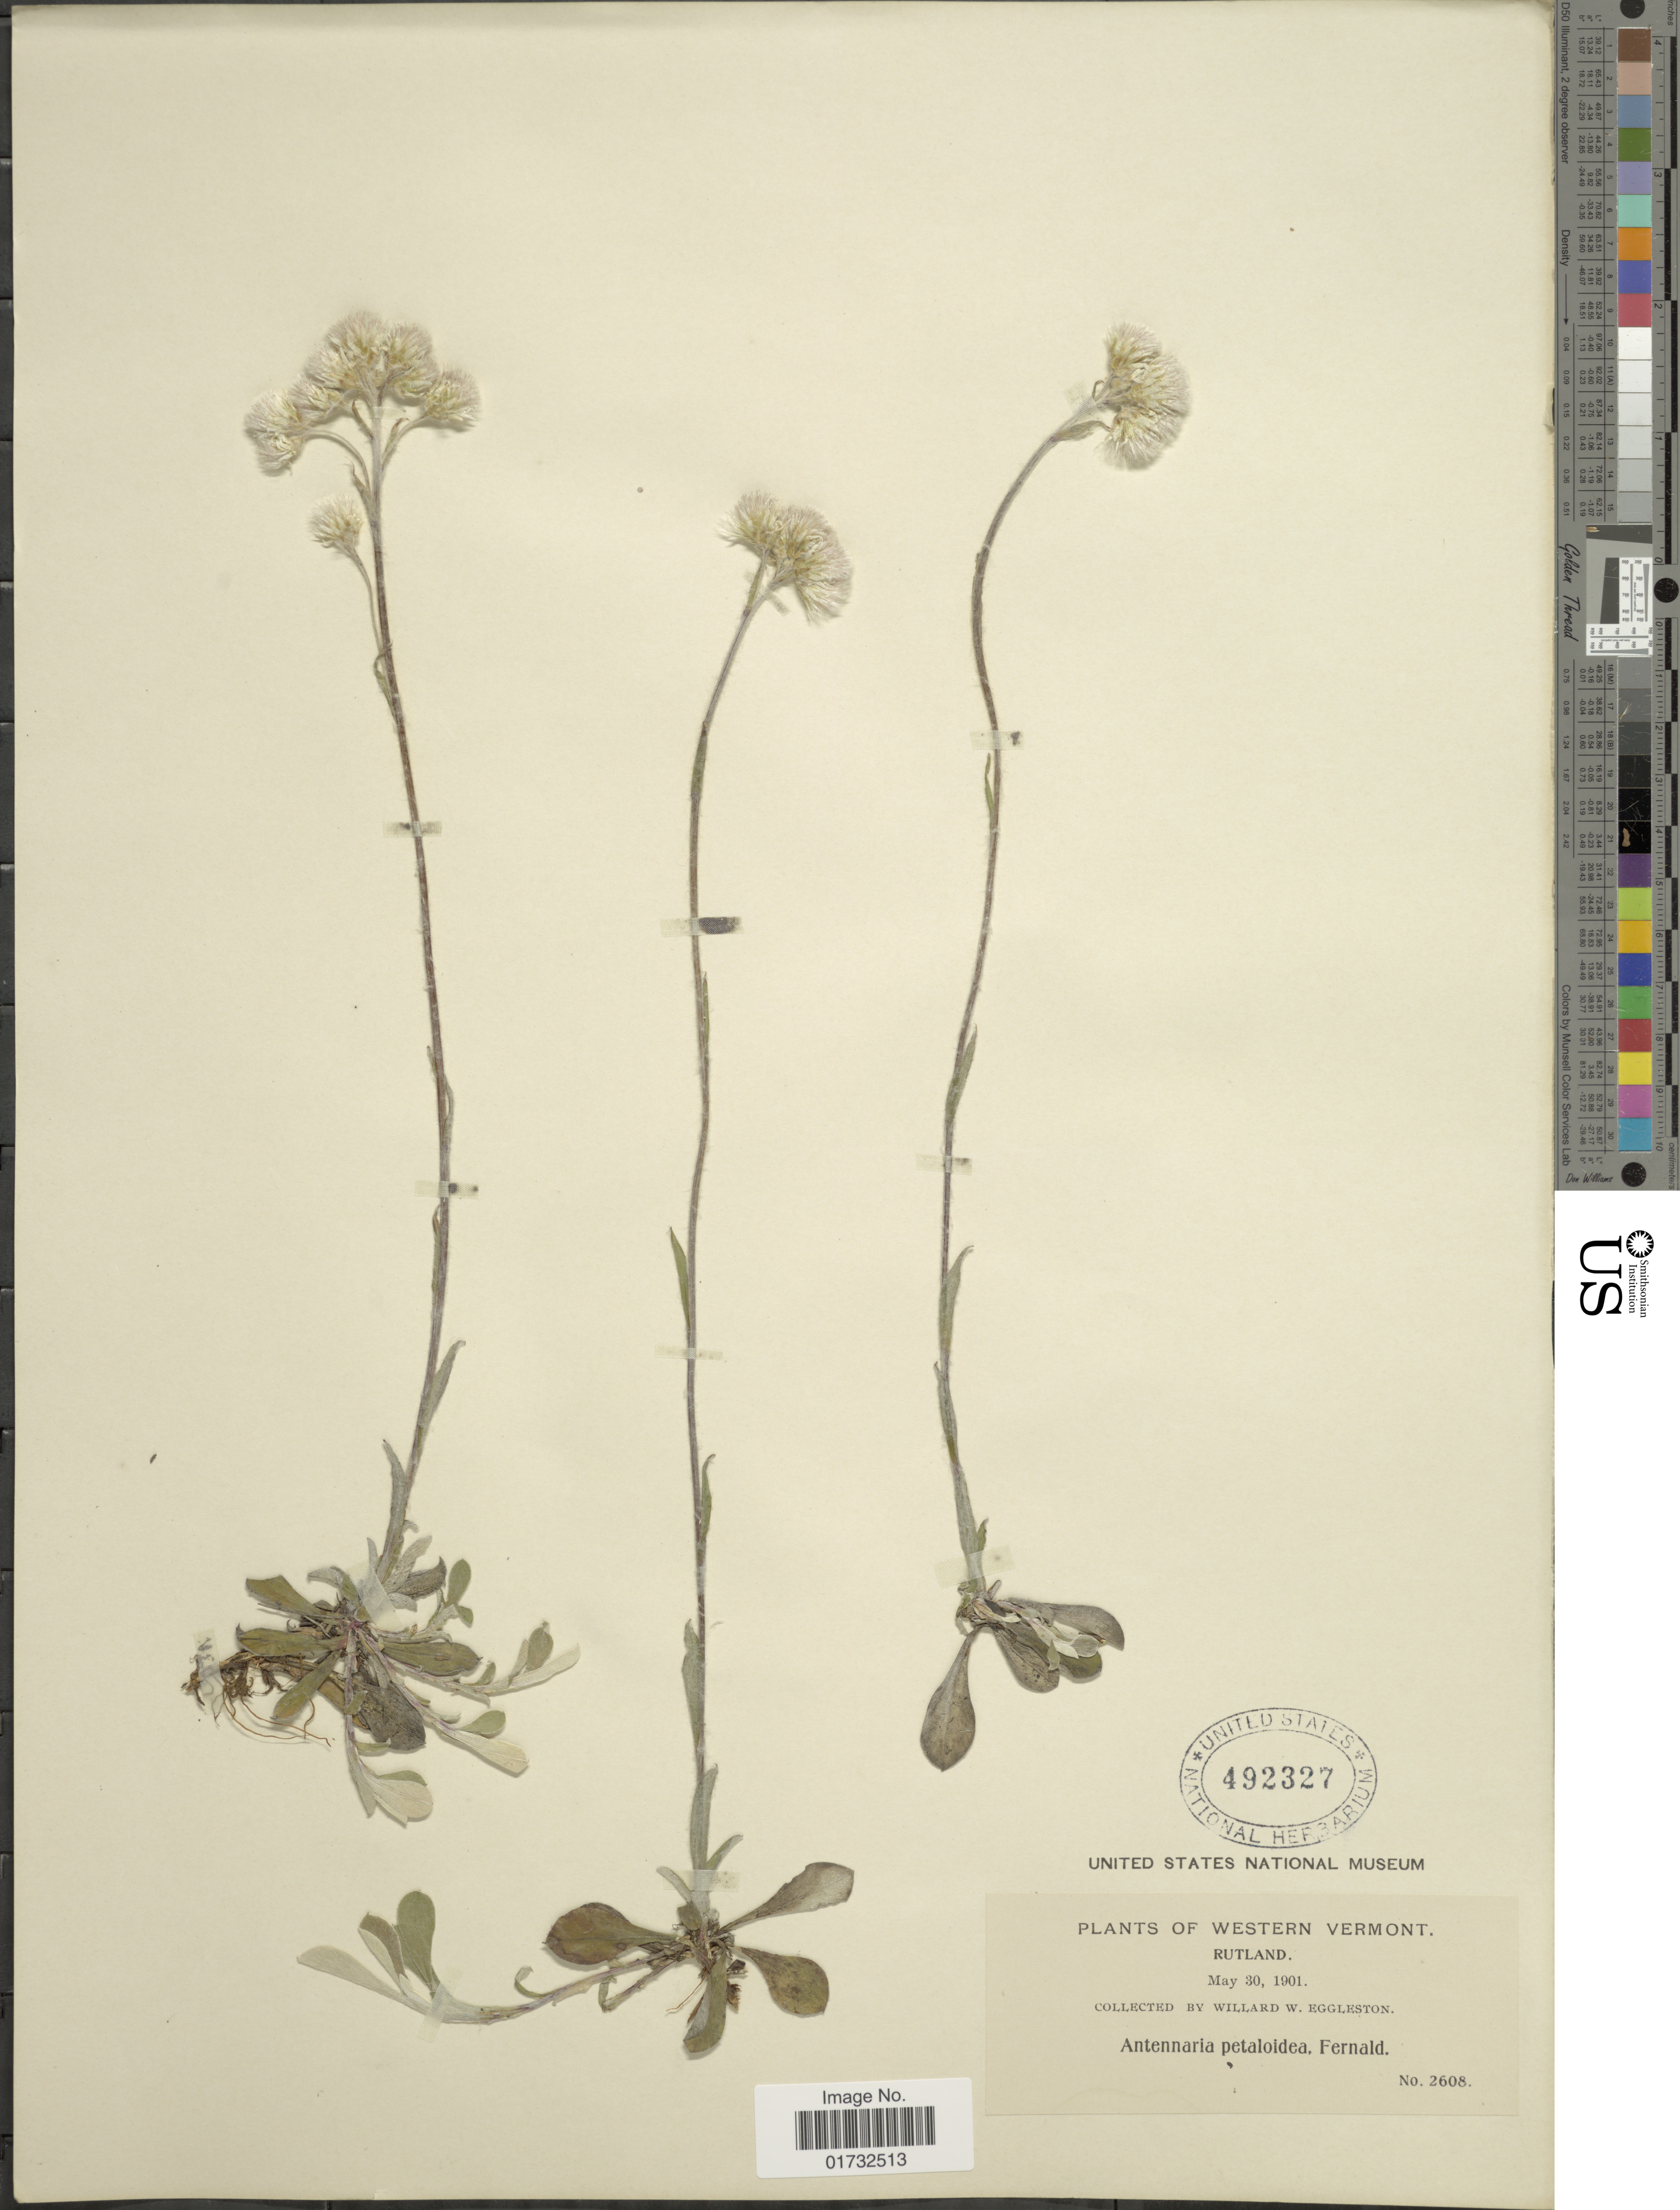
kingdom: Plantae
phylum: Tracheophyta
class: Magnoliopsida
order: Asterales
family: Asteraceae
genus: Antennaria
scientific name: Antennaria petaloidea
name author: (Fernald) Fernald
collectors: W. W. Eggleston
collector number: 2608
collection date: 1901-05-30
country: United States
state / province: Vermont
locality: Western Vermont. Rutland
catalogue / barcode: US 492327